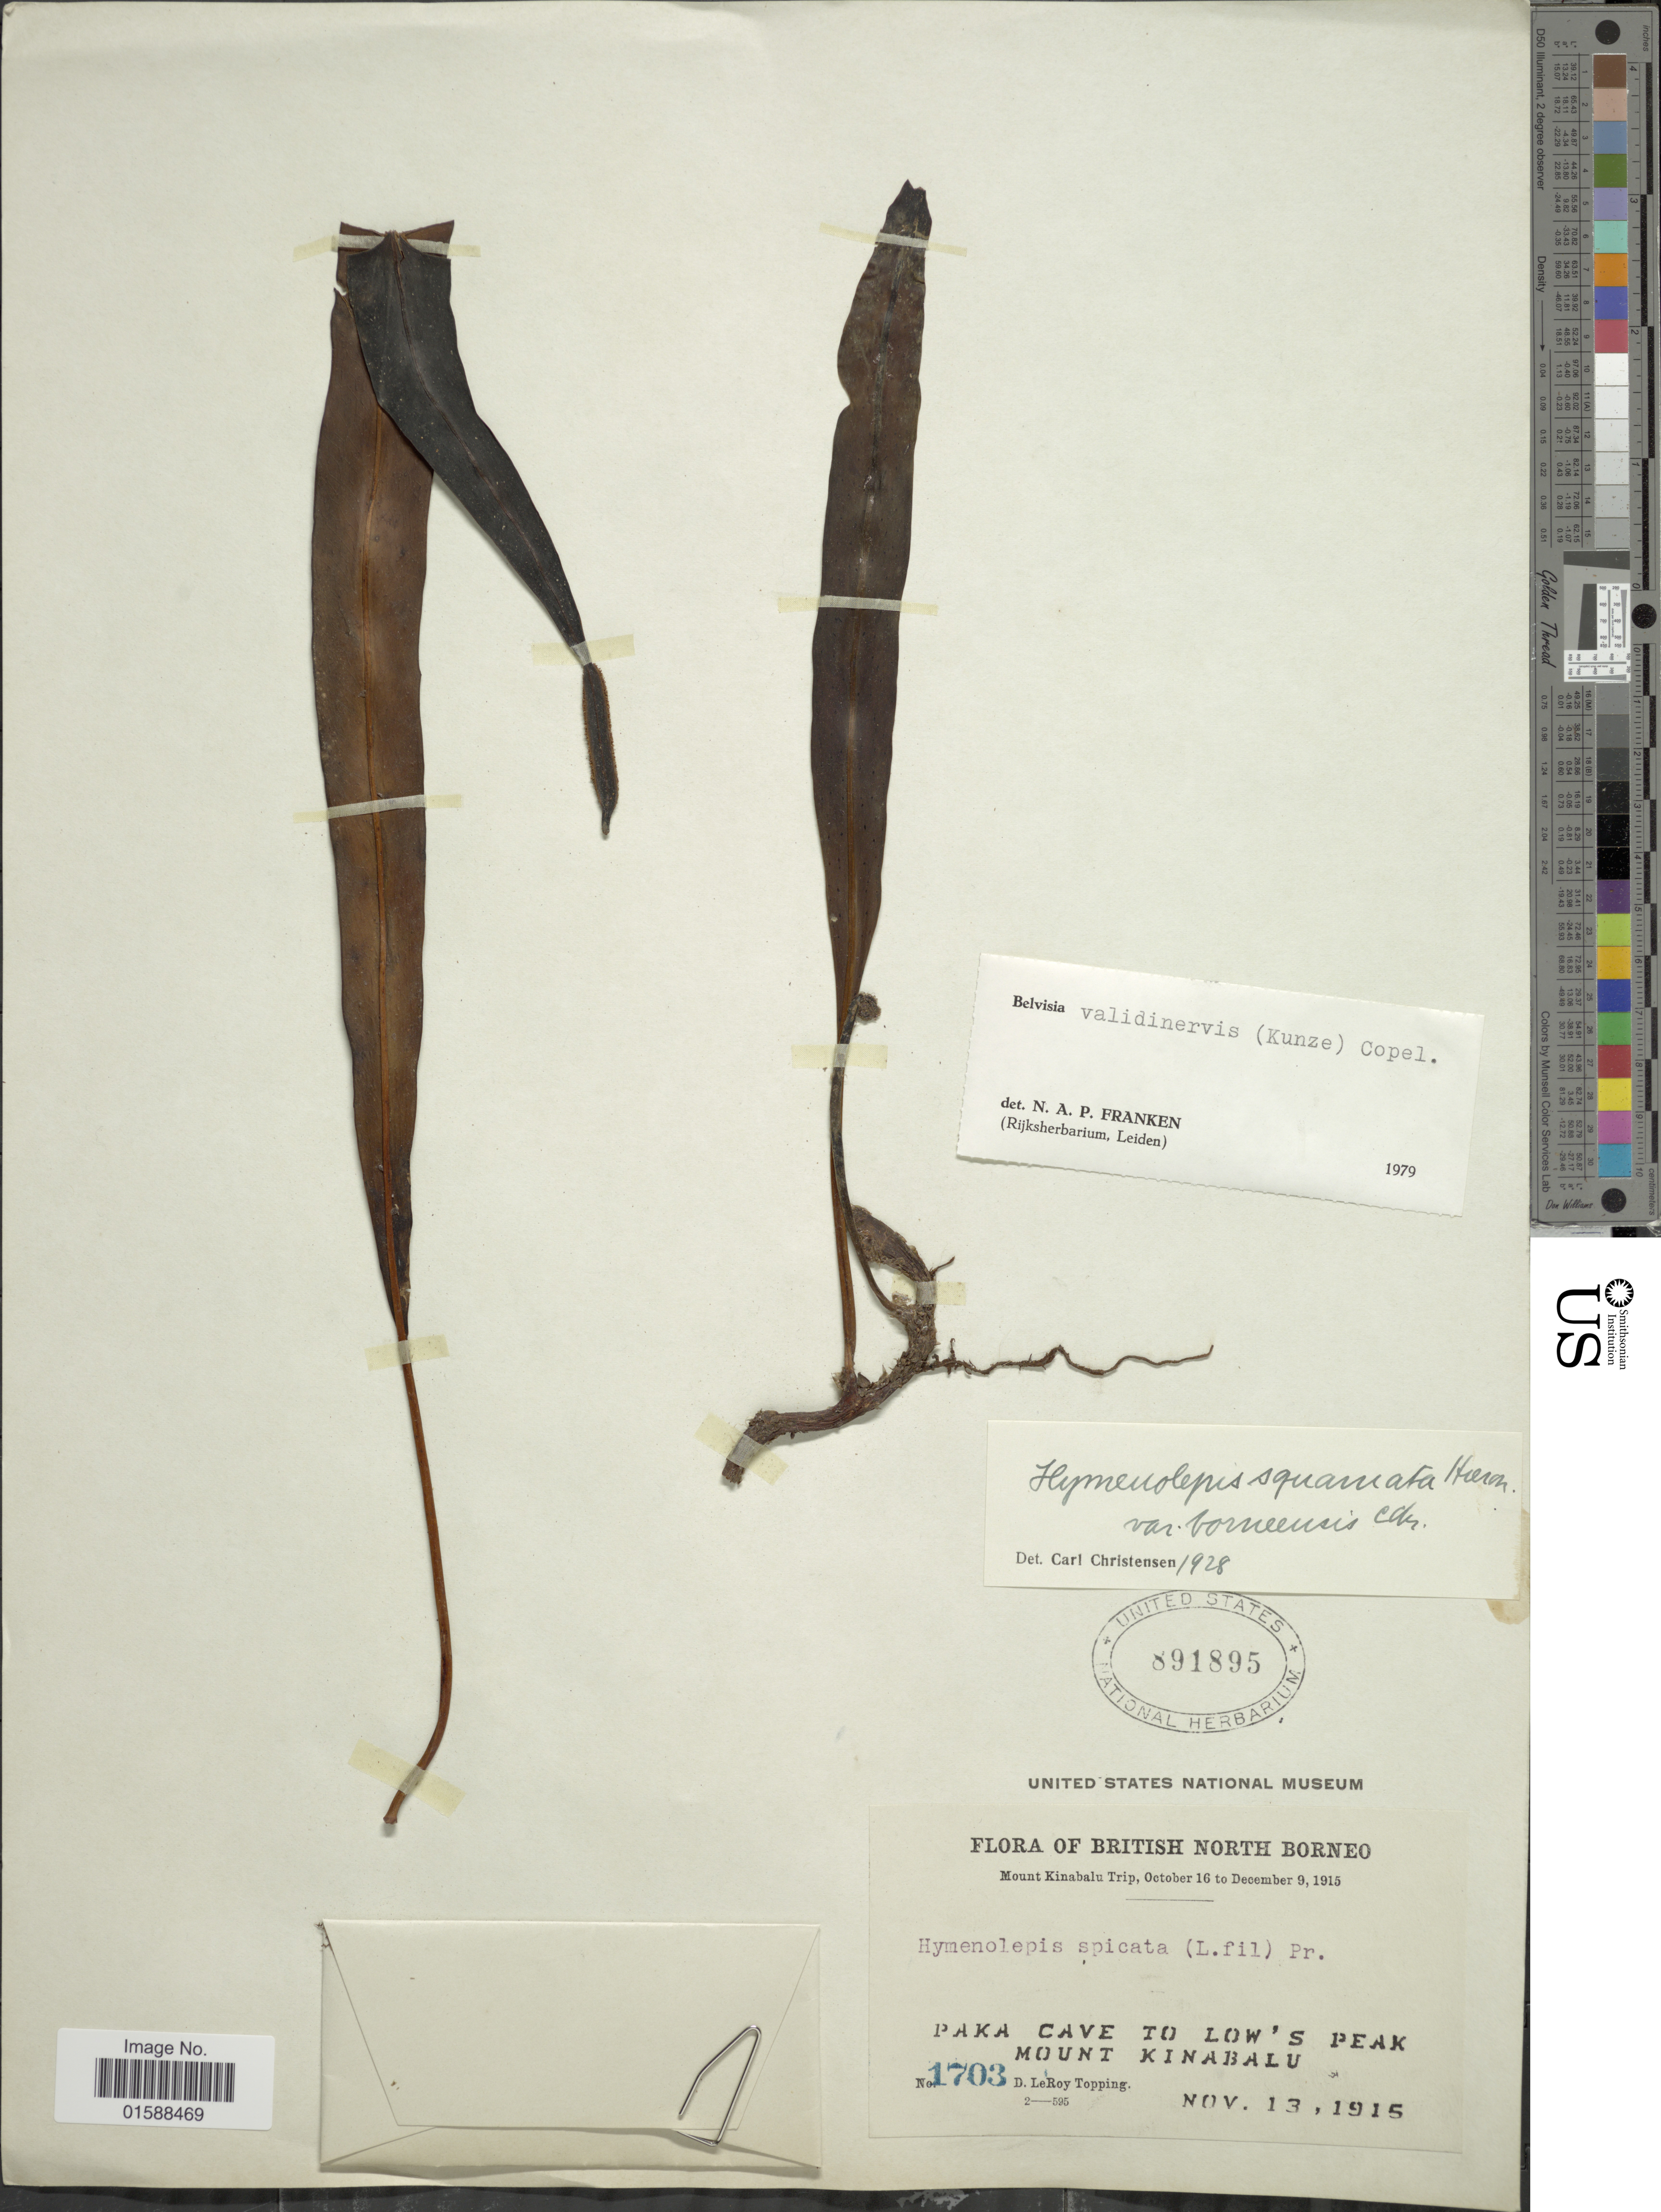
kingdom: Plantae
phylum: Tracheophyta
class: Polypodiopsida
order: Polypodiales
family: Polypodiaceae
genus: Lepisorus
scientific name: Lepisorus validinervis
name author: (Kunze) Li S. Wang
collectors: D. L. Topping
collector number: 1703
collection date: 1915-11-13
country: Malaysia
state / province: Sabah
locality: British North Borneo. Mount Kinabalu. Paka Cave to Low's Peak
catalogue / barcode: US 891895